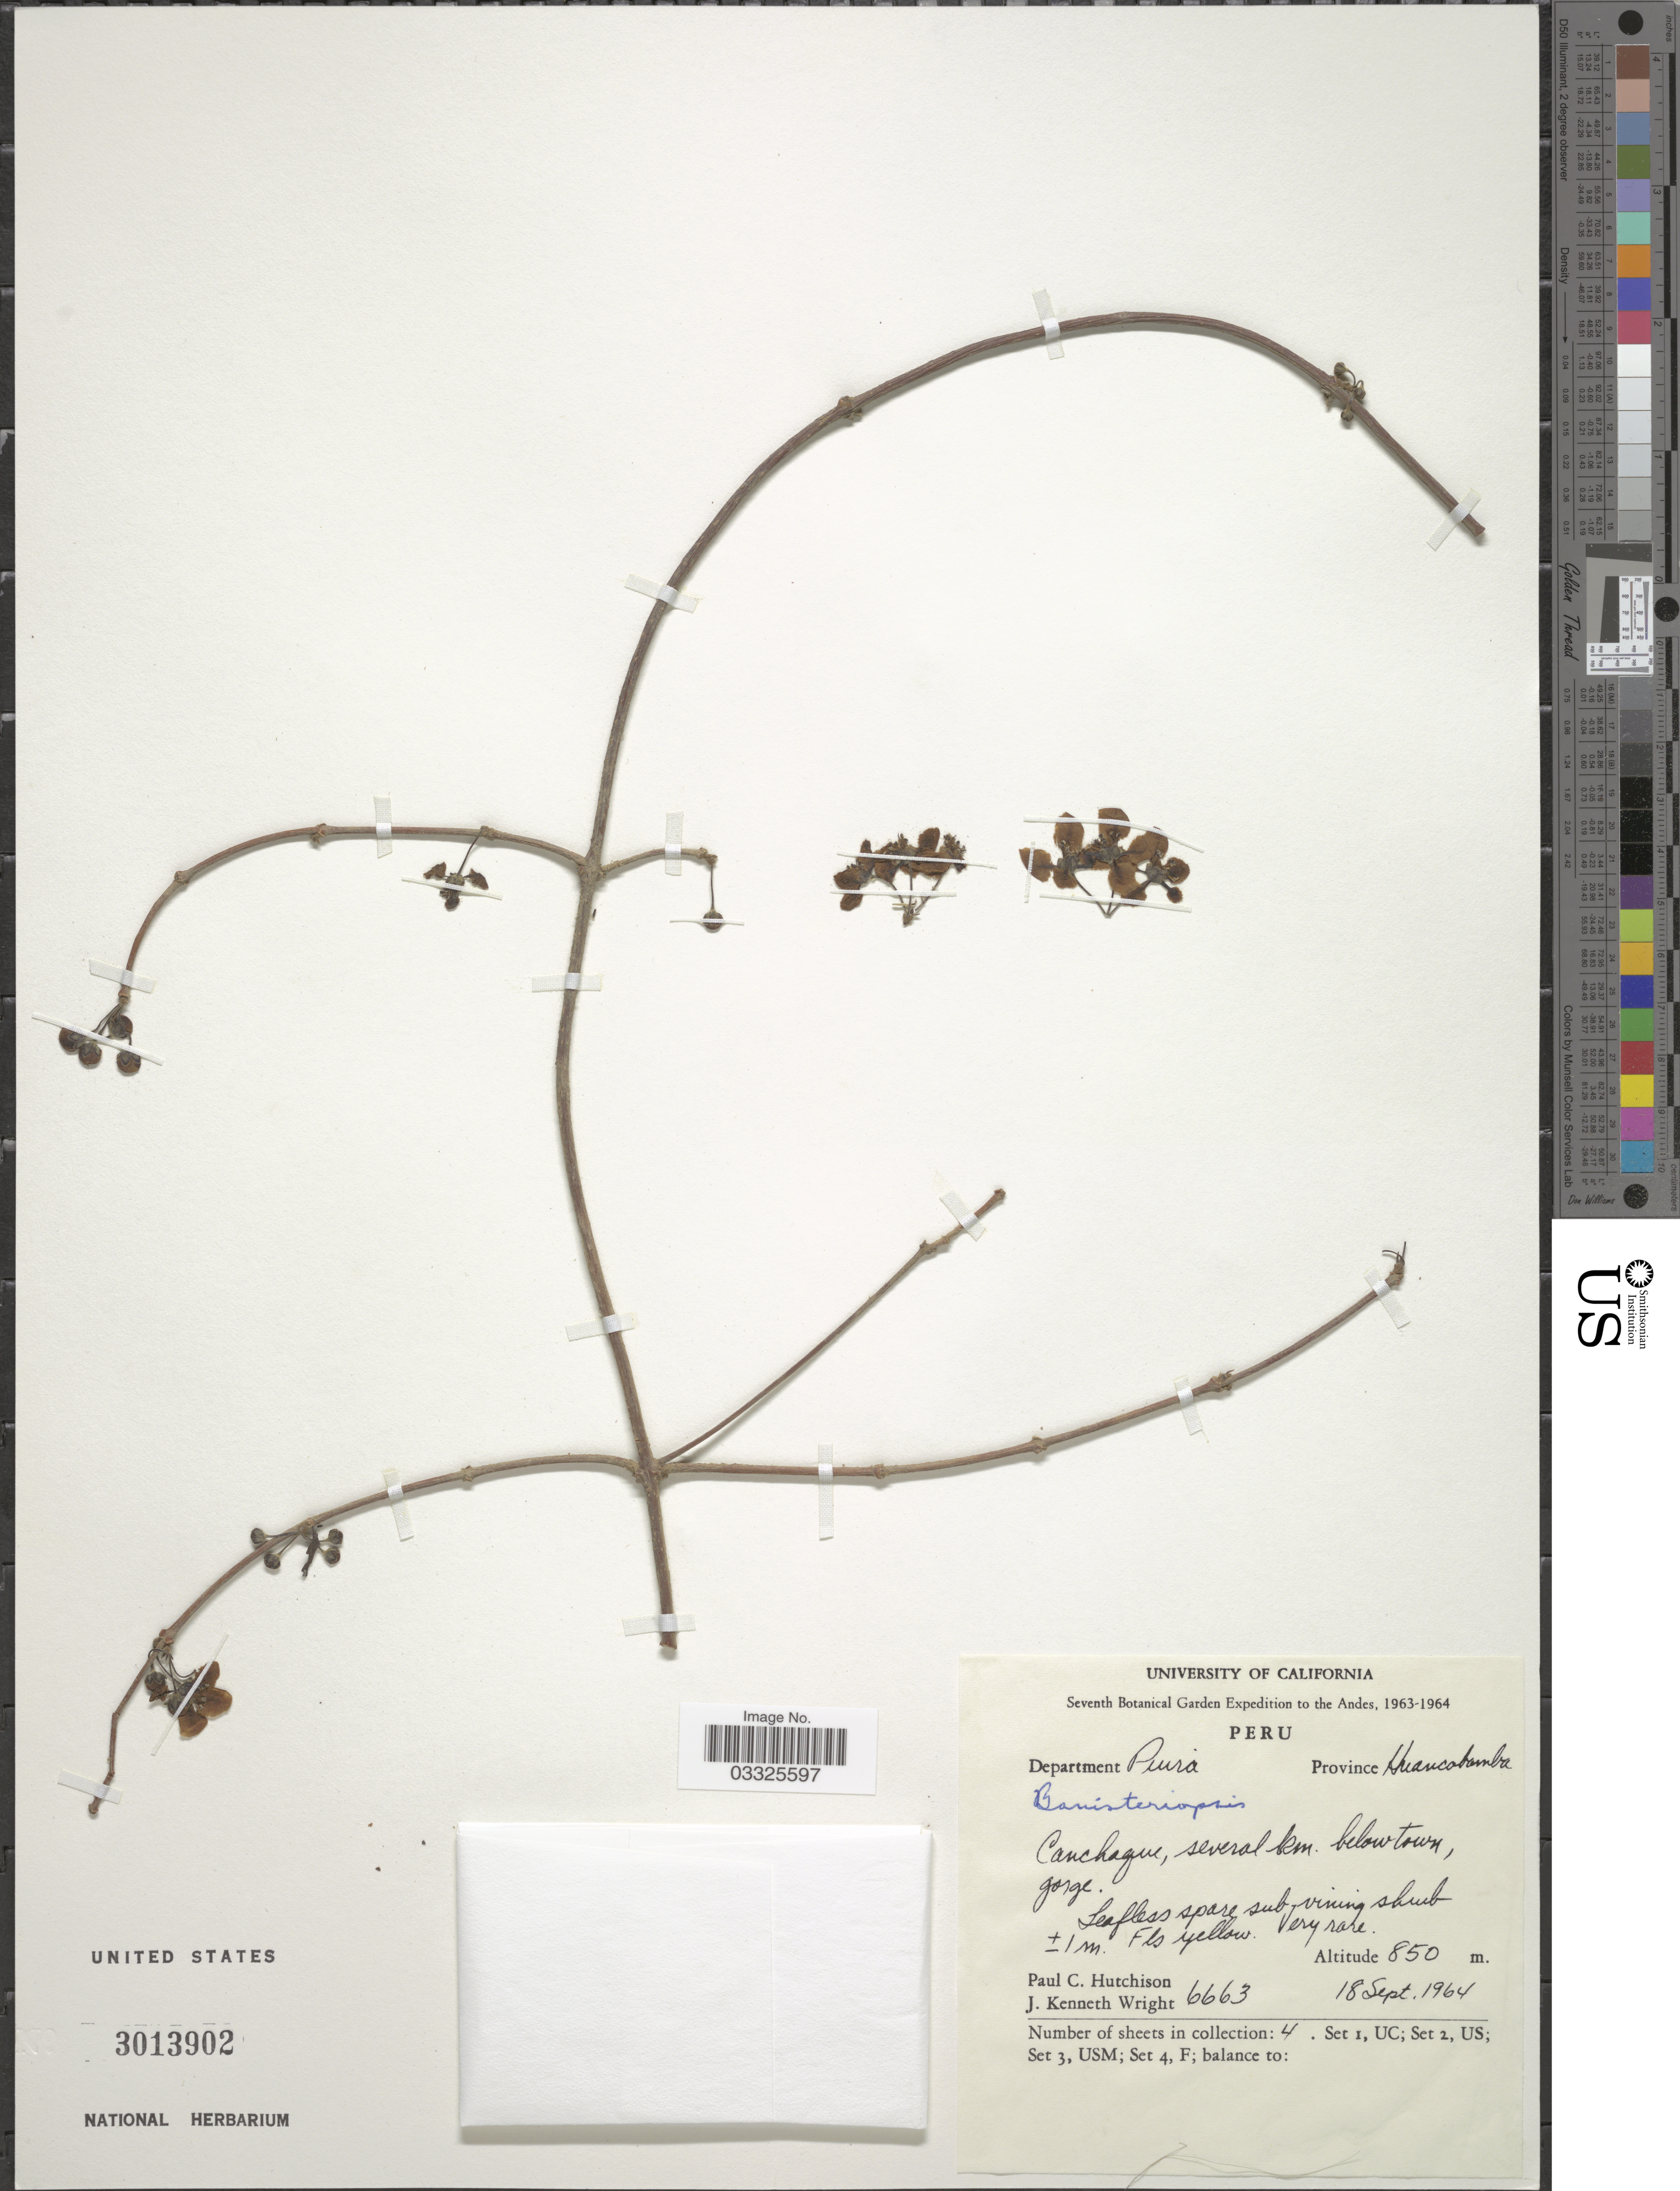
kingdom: Plantae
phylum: Tracheophyta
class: Magnoliopsida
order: Malpighiales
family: Malpighiaceae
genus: Banisteriopsis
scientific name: Banisteriopsis sp.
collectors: P. C. Hutchison & J. K. Wright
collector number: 6663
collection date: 1964-09-18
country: Peru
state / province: Piura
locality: Department Piura, Province Huancobamba. Canchaque, several km. below town, gorge.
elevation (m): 850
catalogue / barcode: US 3013902